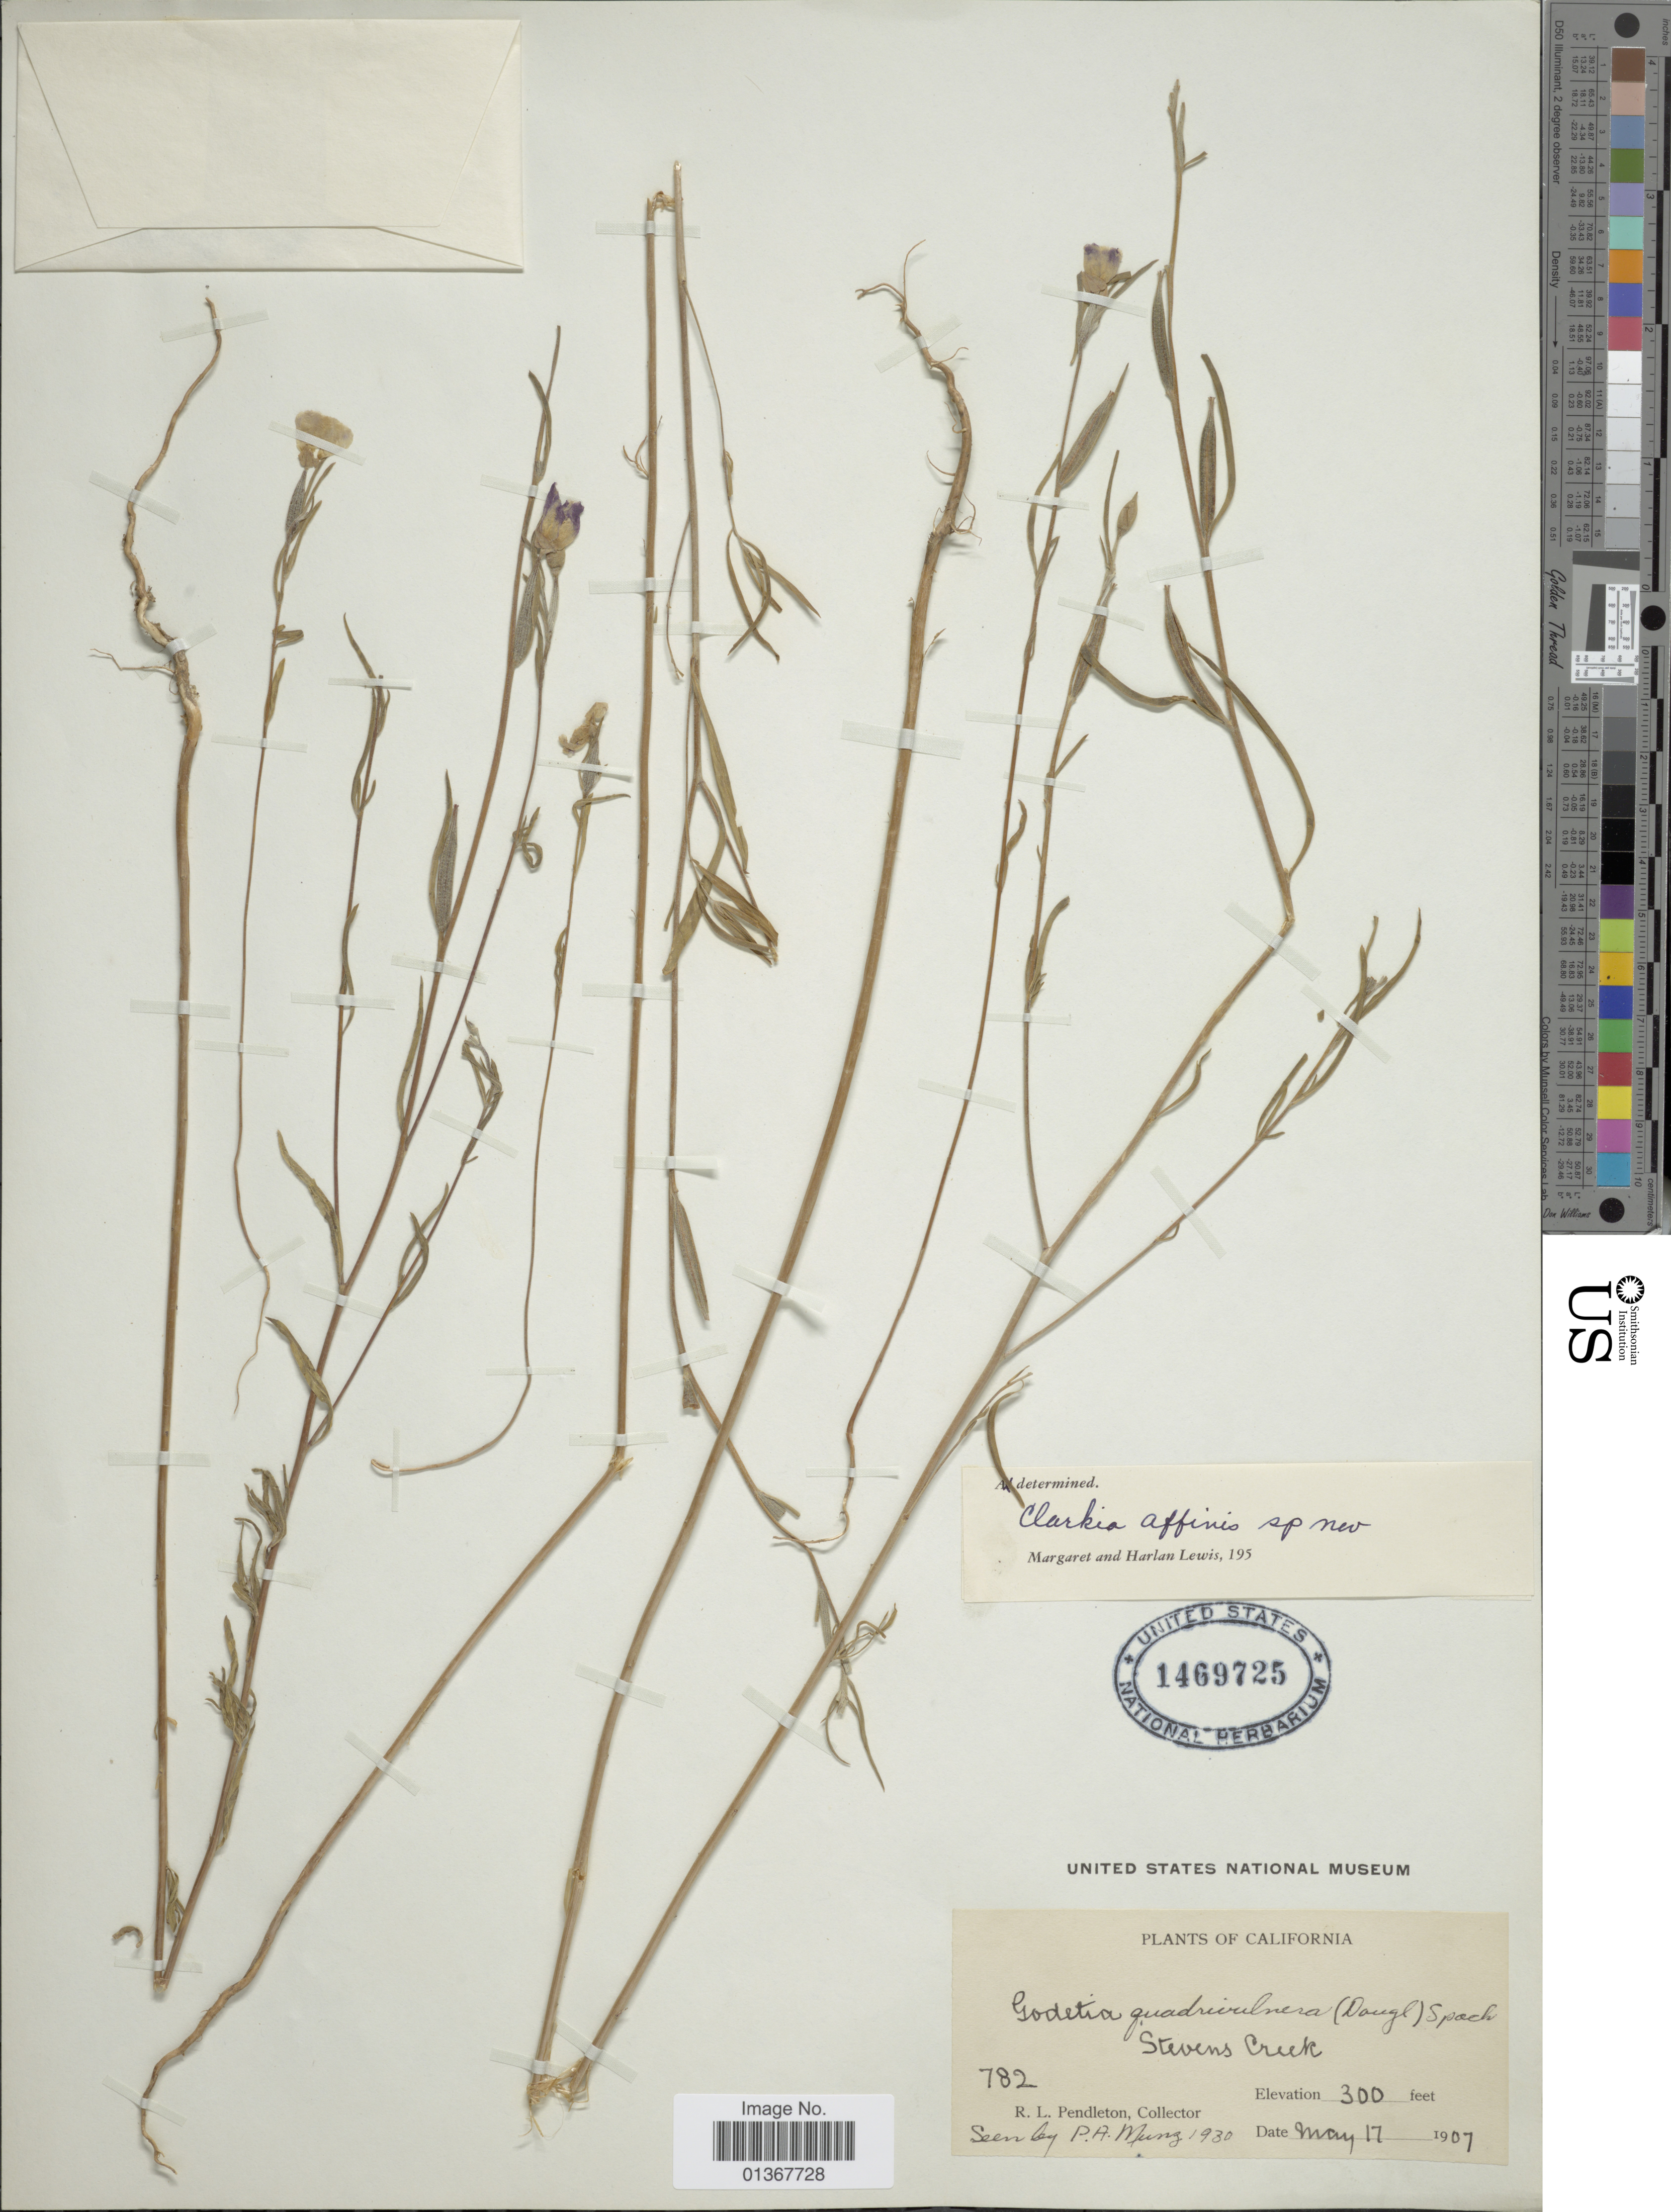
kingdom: Plantae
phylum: Tracheophyta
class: Magnoliopsida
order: Myrtales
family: Onagraceae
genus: Clarkia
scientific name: Clarkia affinis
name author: F. H. Lewis & M.E. Lewis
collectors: R. Pendleton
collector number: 782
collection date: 1907-05-17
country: United States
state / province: California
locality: Stevens Creek.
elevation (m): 91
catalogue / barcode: US 1469725